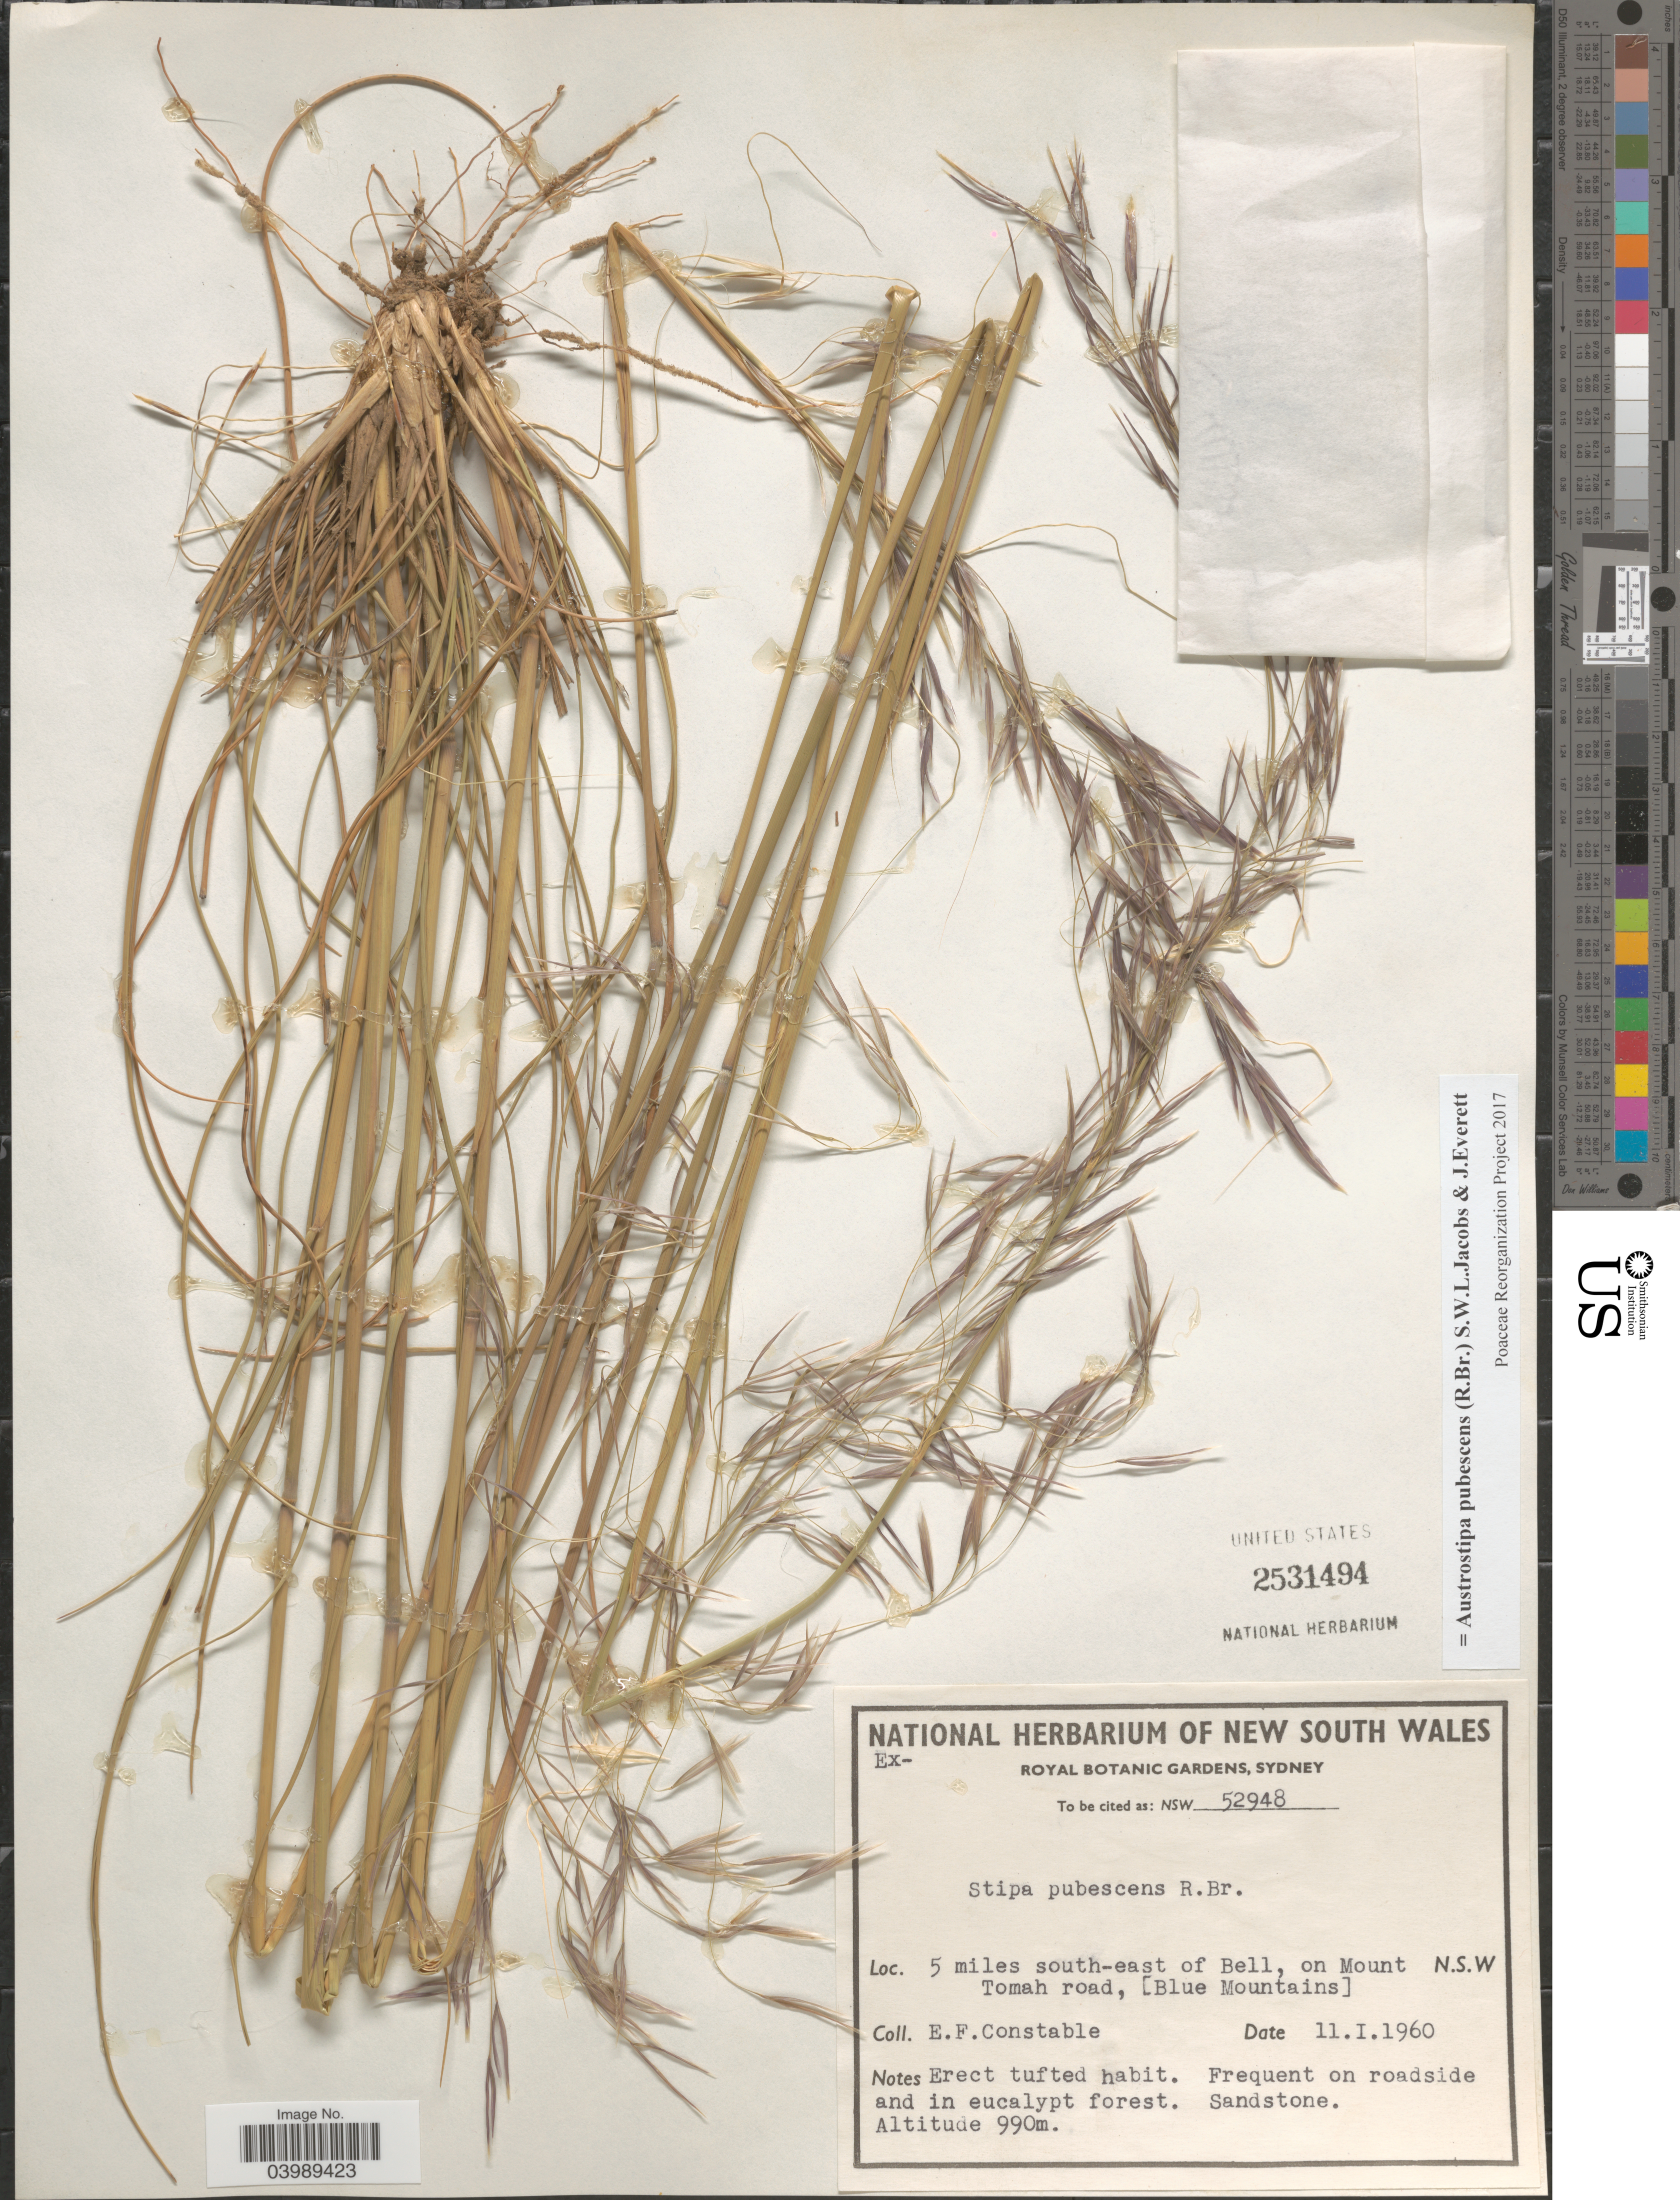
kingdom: Plantae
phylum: Tracheophyta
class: Liliopsida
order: Poales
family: Poaceae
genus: Austrostipa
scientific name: Austrostipa pubescens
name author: (R. Br.) S.W.L. Jacobs & J. Everett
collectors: E. F. Constable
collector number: NSW52948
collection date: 1960-01-11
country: Australia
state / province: New South Wales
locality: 5 miles south-east of Bell, on Mount Tomah road, [Blue Mountains].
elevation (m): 990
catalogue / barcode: US 2531494